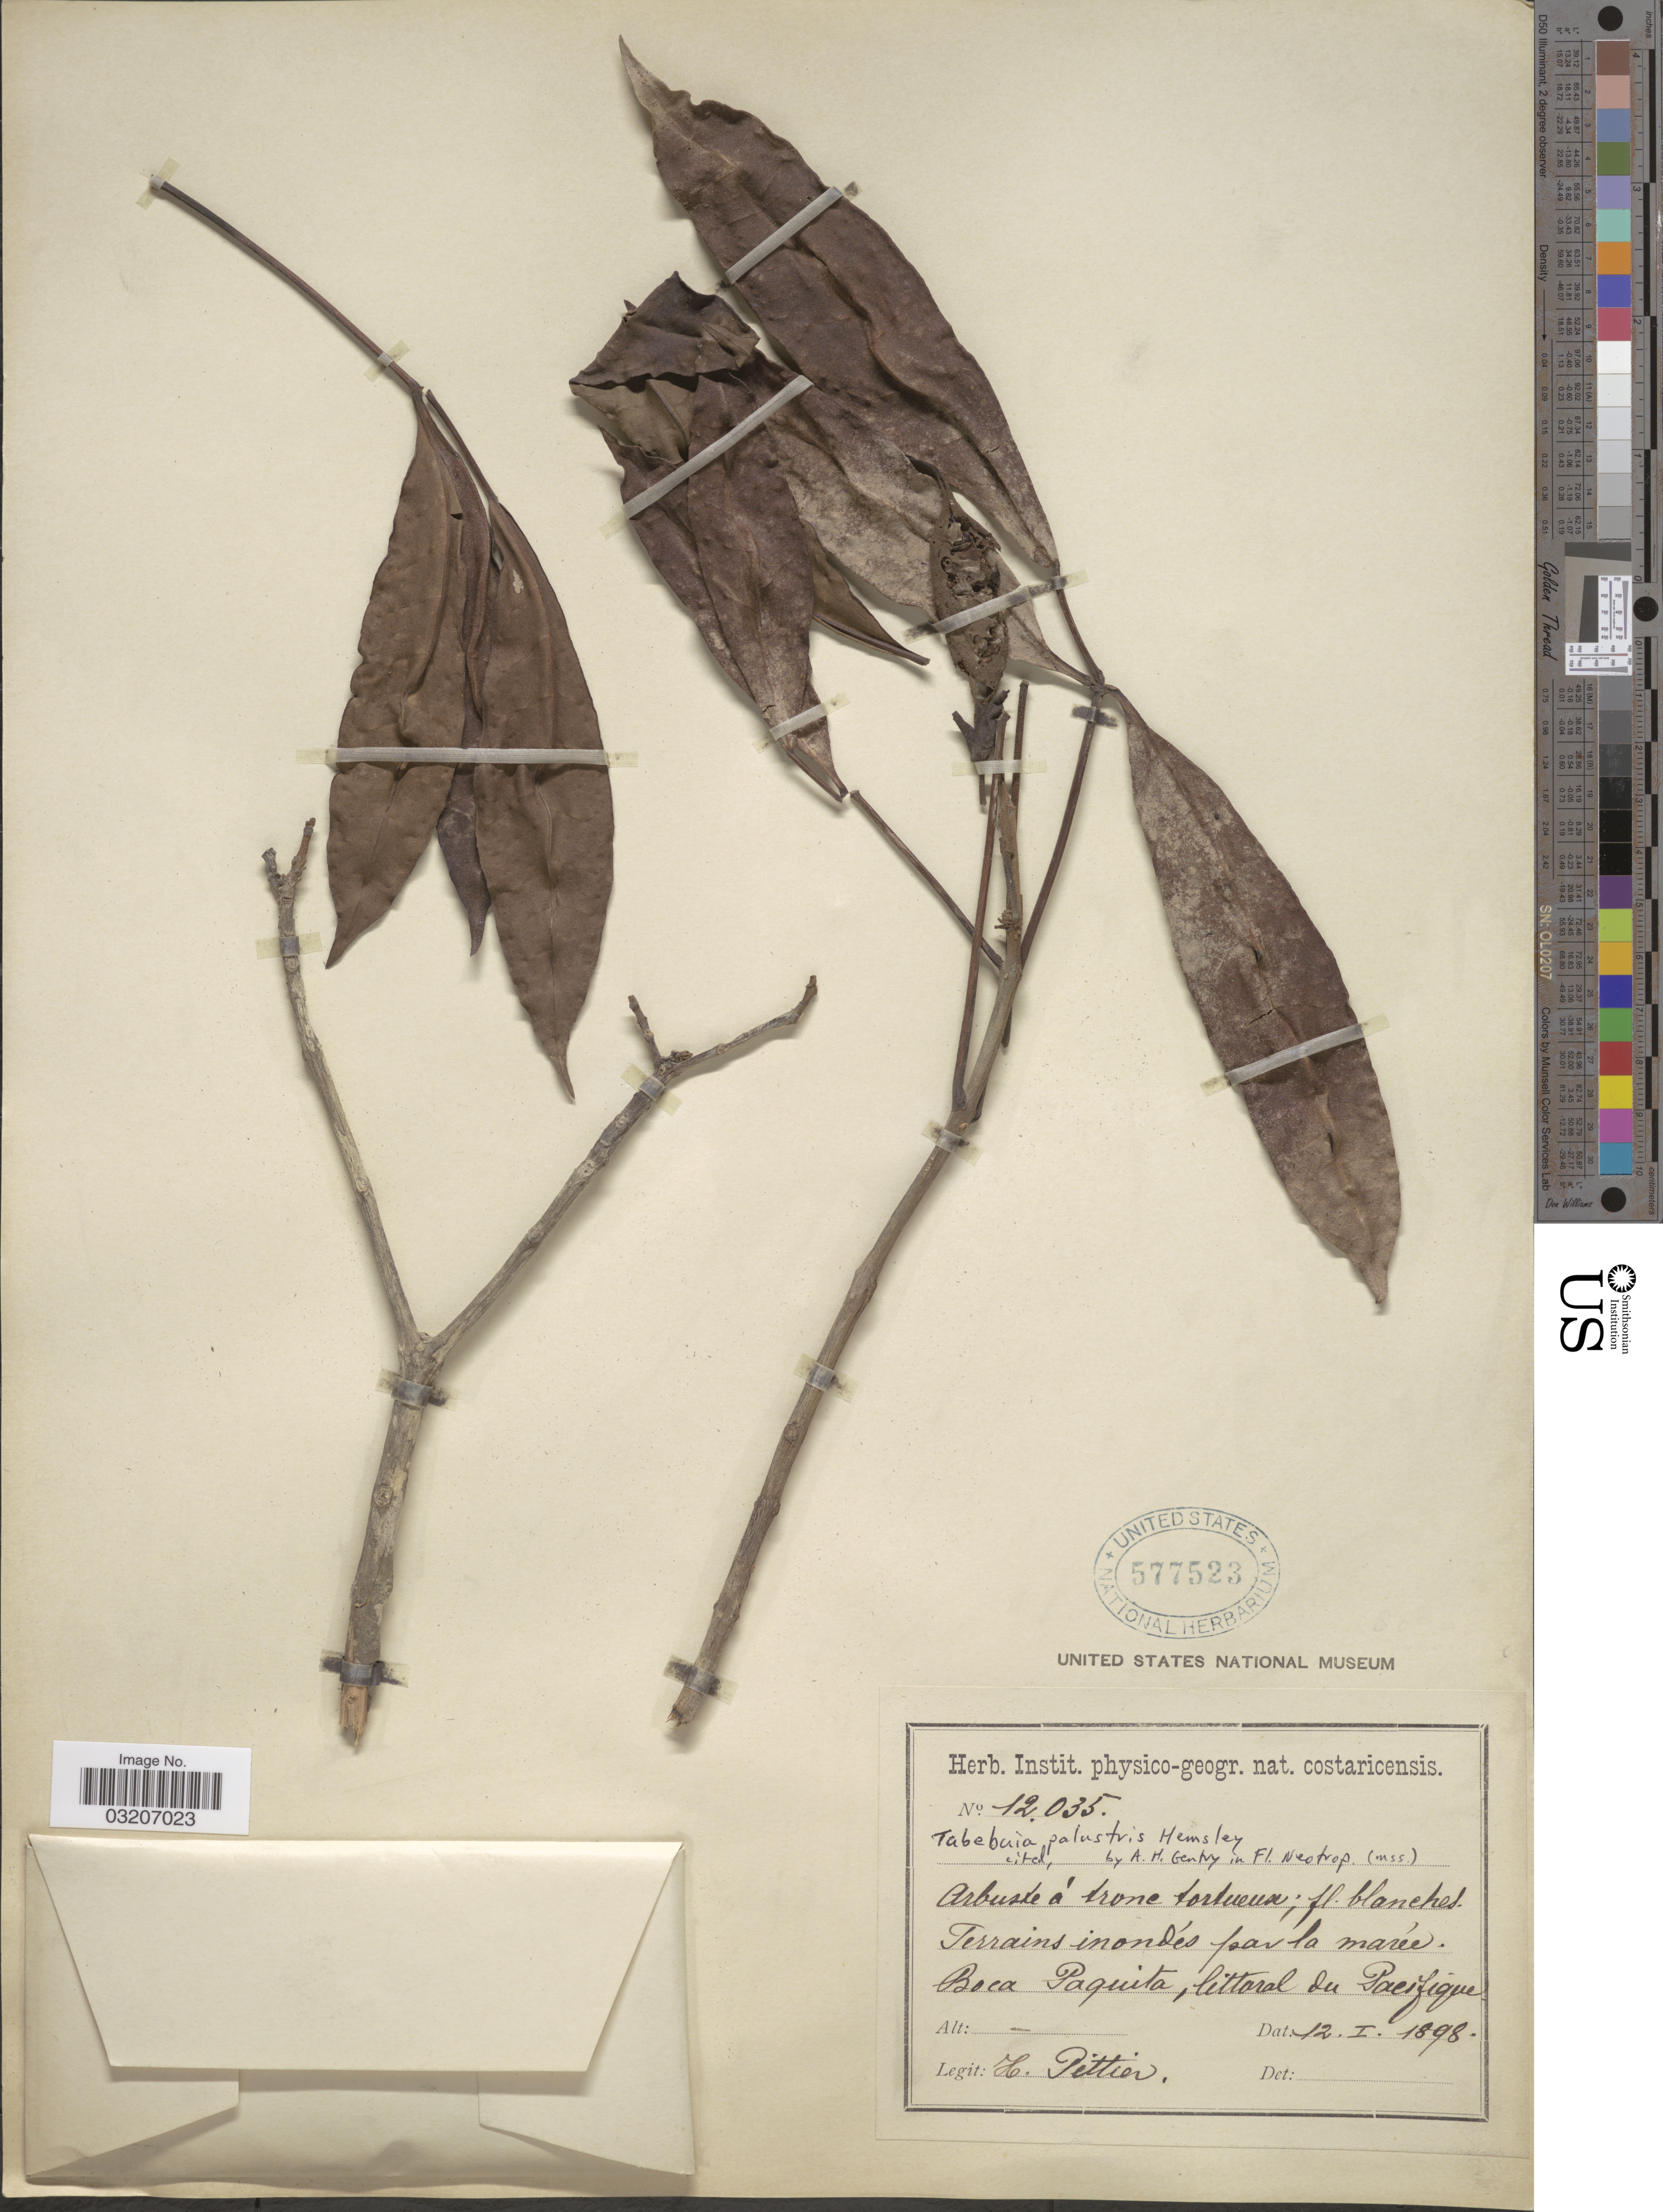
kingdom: Plantae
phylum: Tracheophyta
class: Magnoliopsida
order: Lamiales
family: Bignoniaceae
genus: Tabebuia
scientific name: Tabebuia palustris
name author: Hemsl.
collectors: H. F. Pittier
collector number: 12035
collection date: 1898-01-12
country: Costa Rica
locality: Terrains inondés par la marée. Boca Paquita, littoral du Pacifique.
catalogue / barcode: US 577523